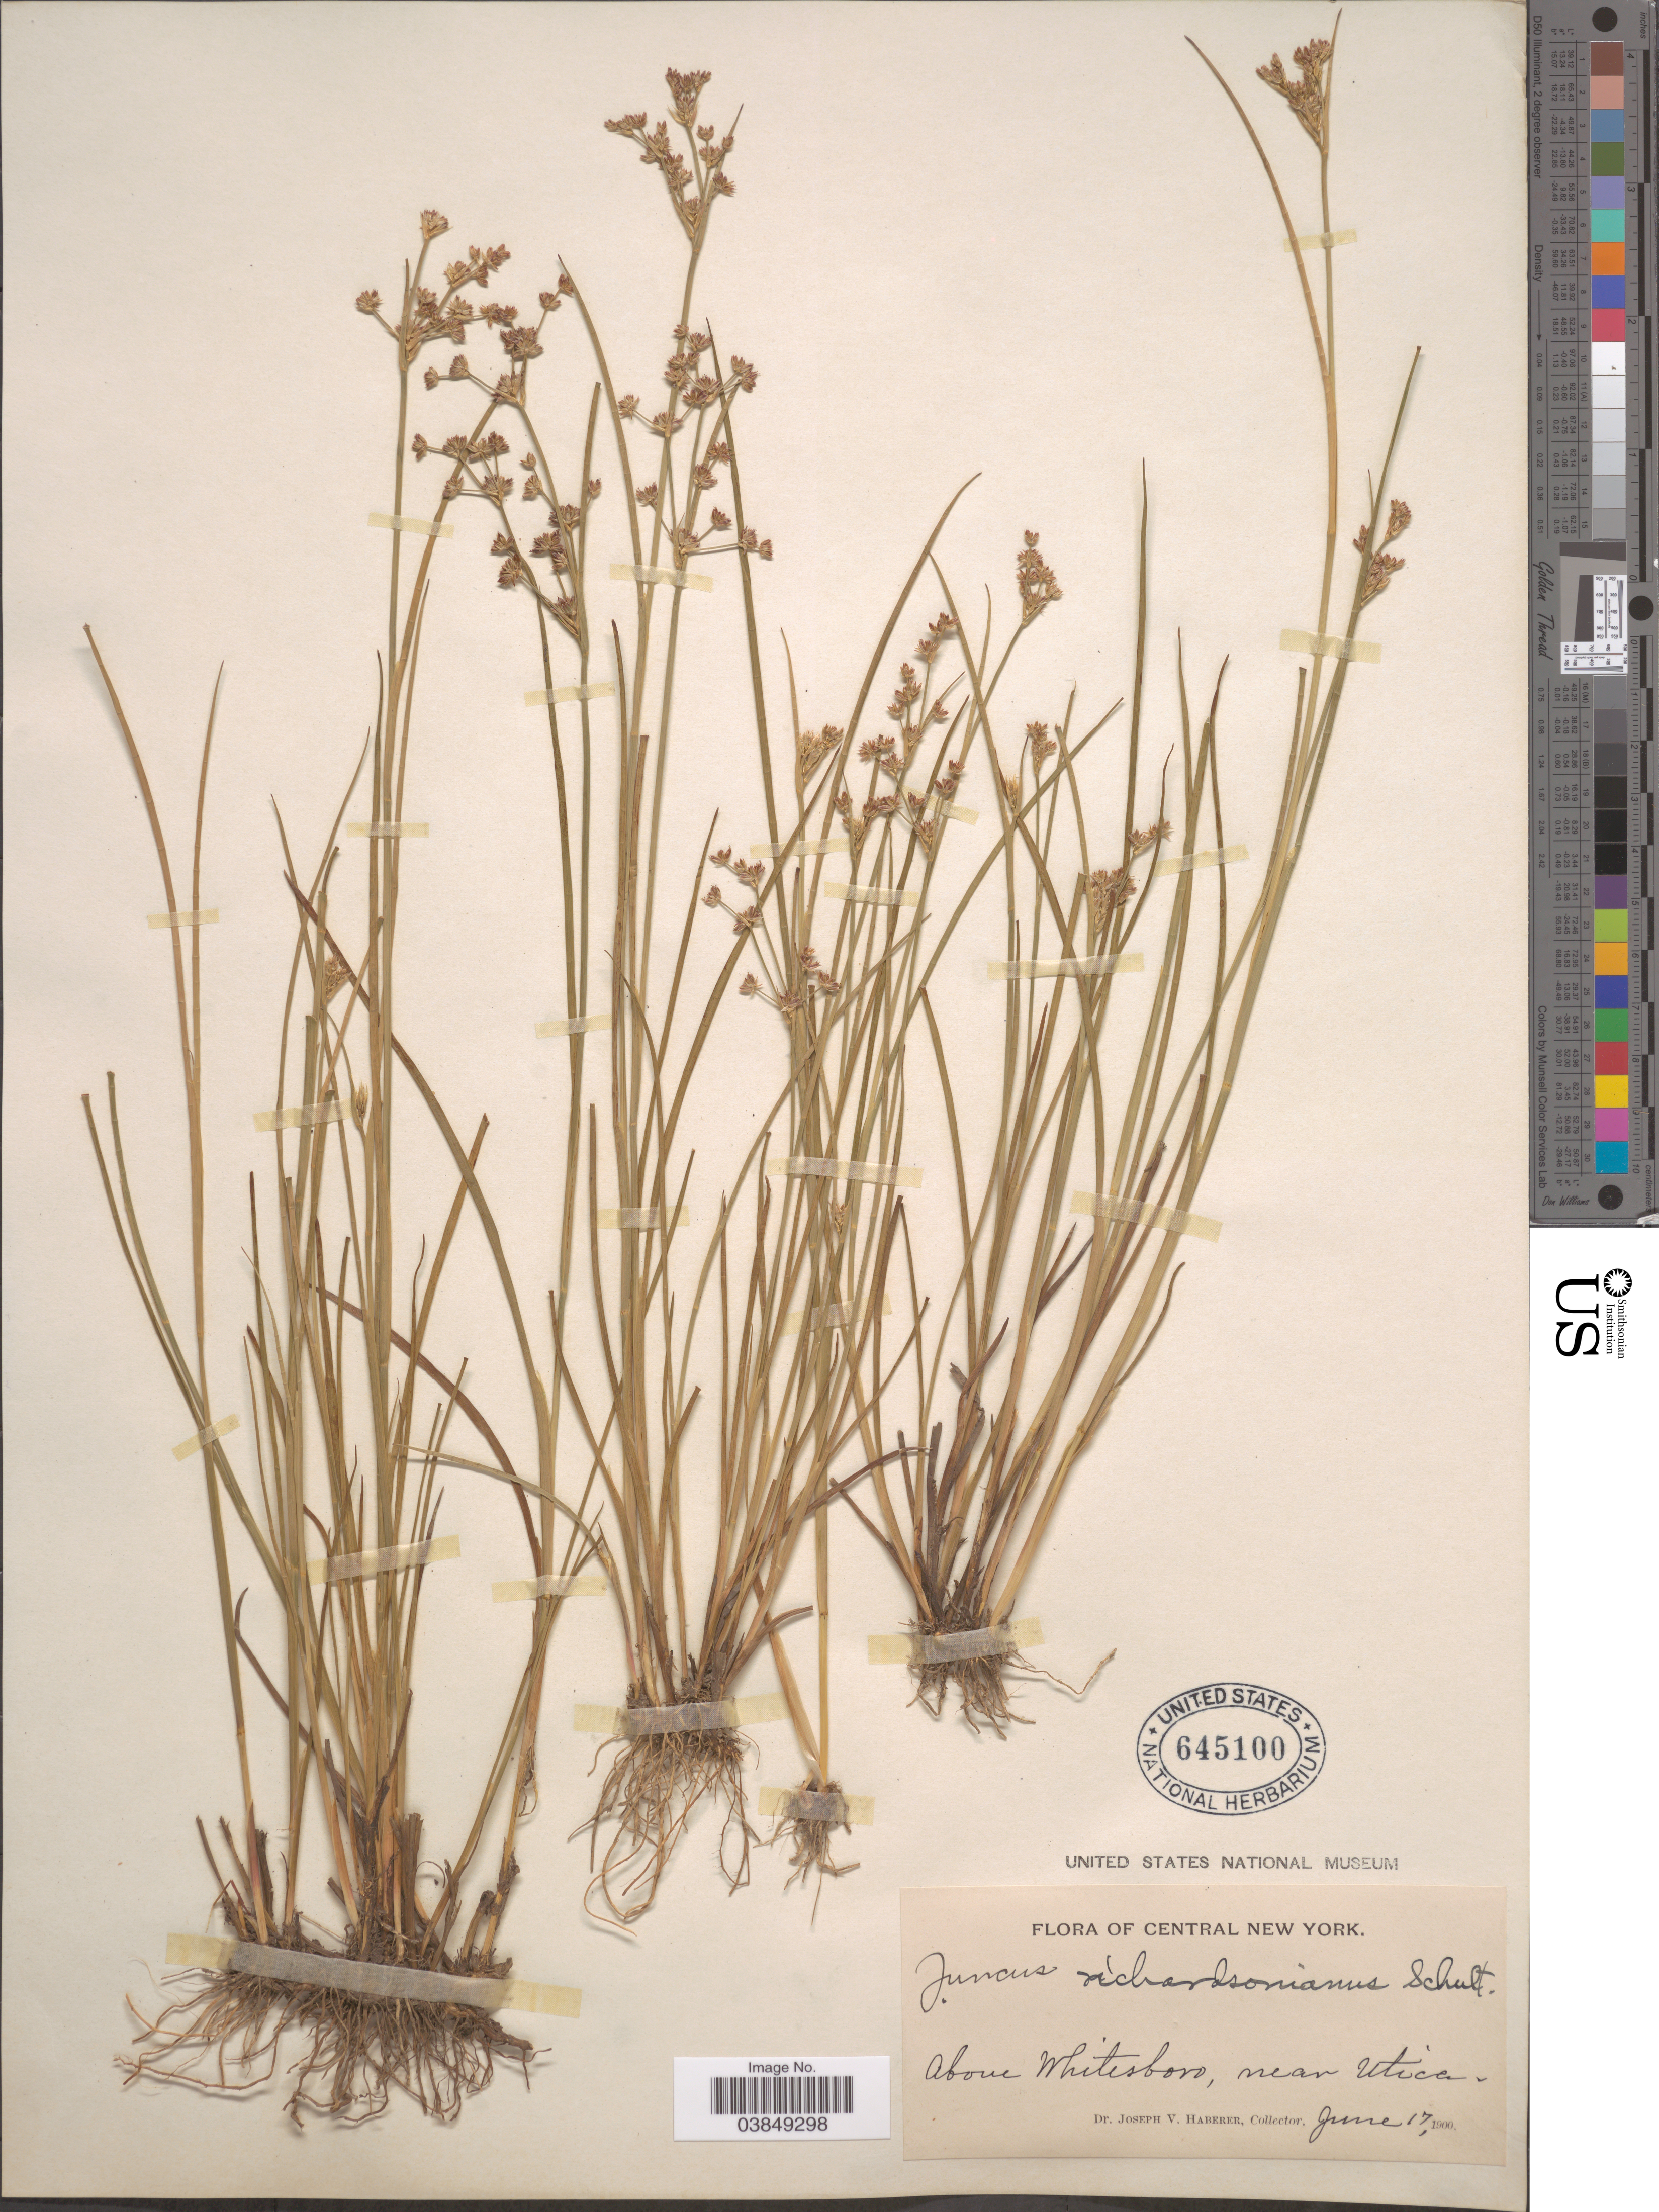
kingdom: Plantae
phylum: Tracheophyta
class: Liliopsida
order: Poales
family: Juncaceae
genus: Juncus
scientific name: Juncus richardsonianus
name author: Schult. & Schult. f.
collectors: J. V. Haberer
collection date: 1900-06-17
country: United States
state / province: New York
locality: Central New York. Above Whitesboro, near Utica.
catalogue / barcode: US 645100